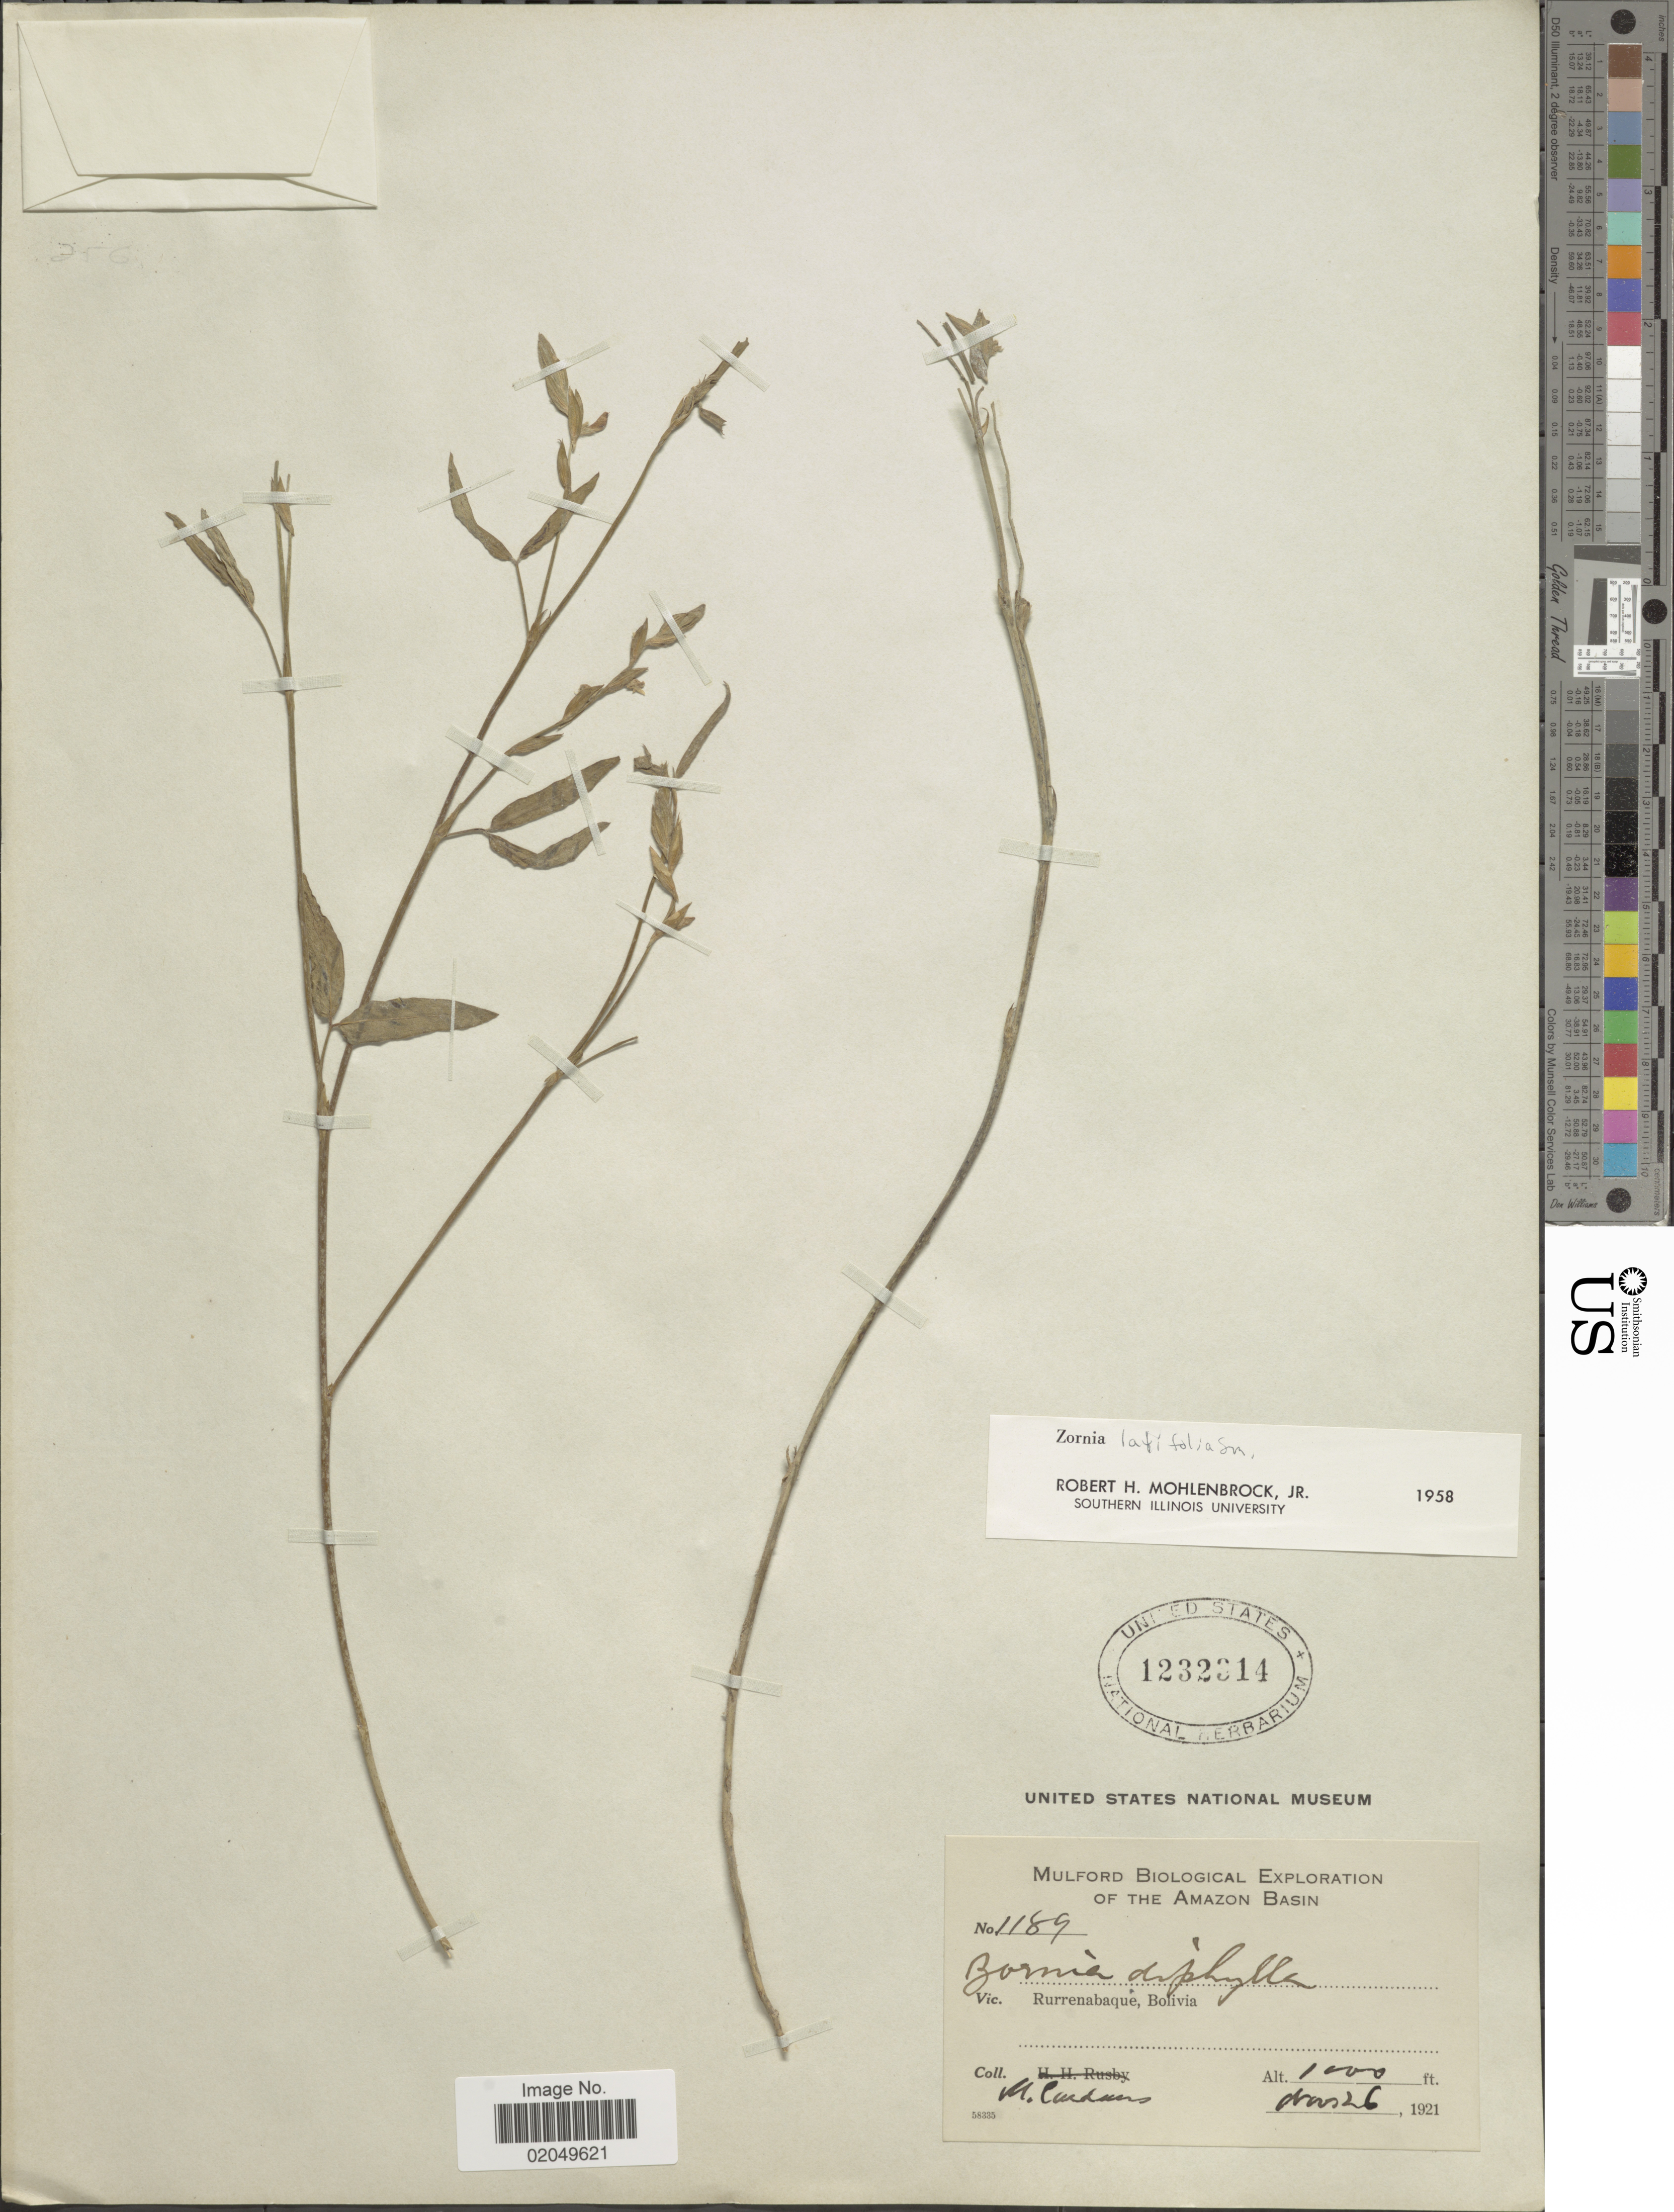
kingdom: Plantae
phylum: Tracheophyta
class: Magnoliopsida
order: Fabales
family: Fabaceae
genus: Zornia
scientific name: Zornia latifolia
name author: Sm.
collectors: M. Cárdenas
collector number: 1189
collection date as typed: Nov. 26, 1921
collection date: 1921-11-26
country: Bolivia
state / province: Beni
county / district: José Ballivián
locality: Rurrenabaque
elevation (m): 305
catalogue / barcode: US 11232314